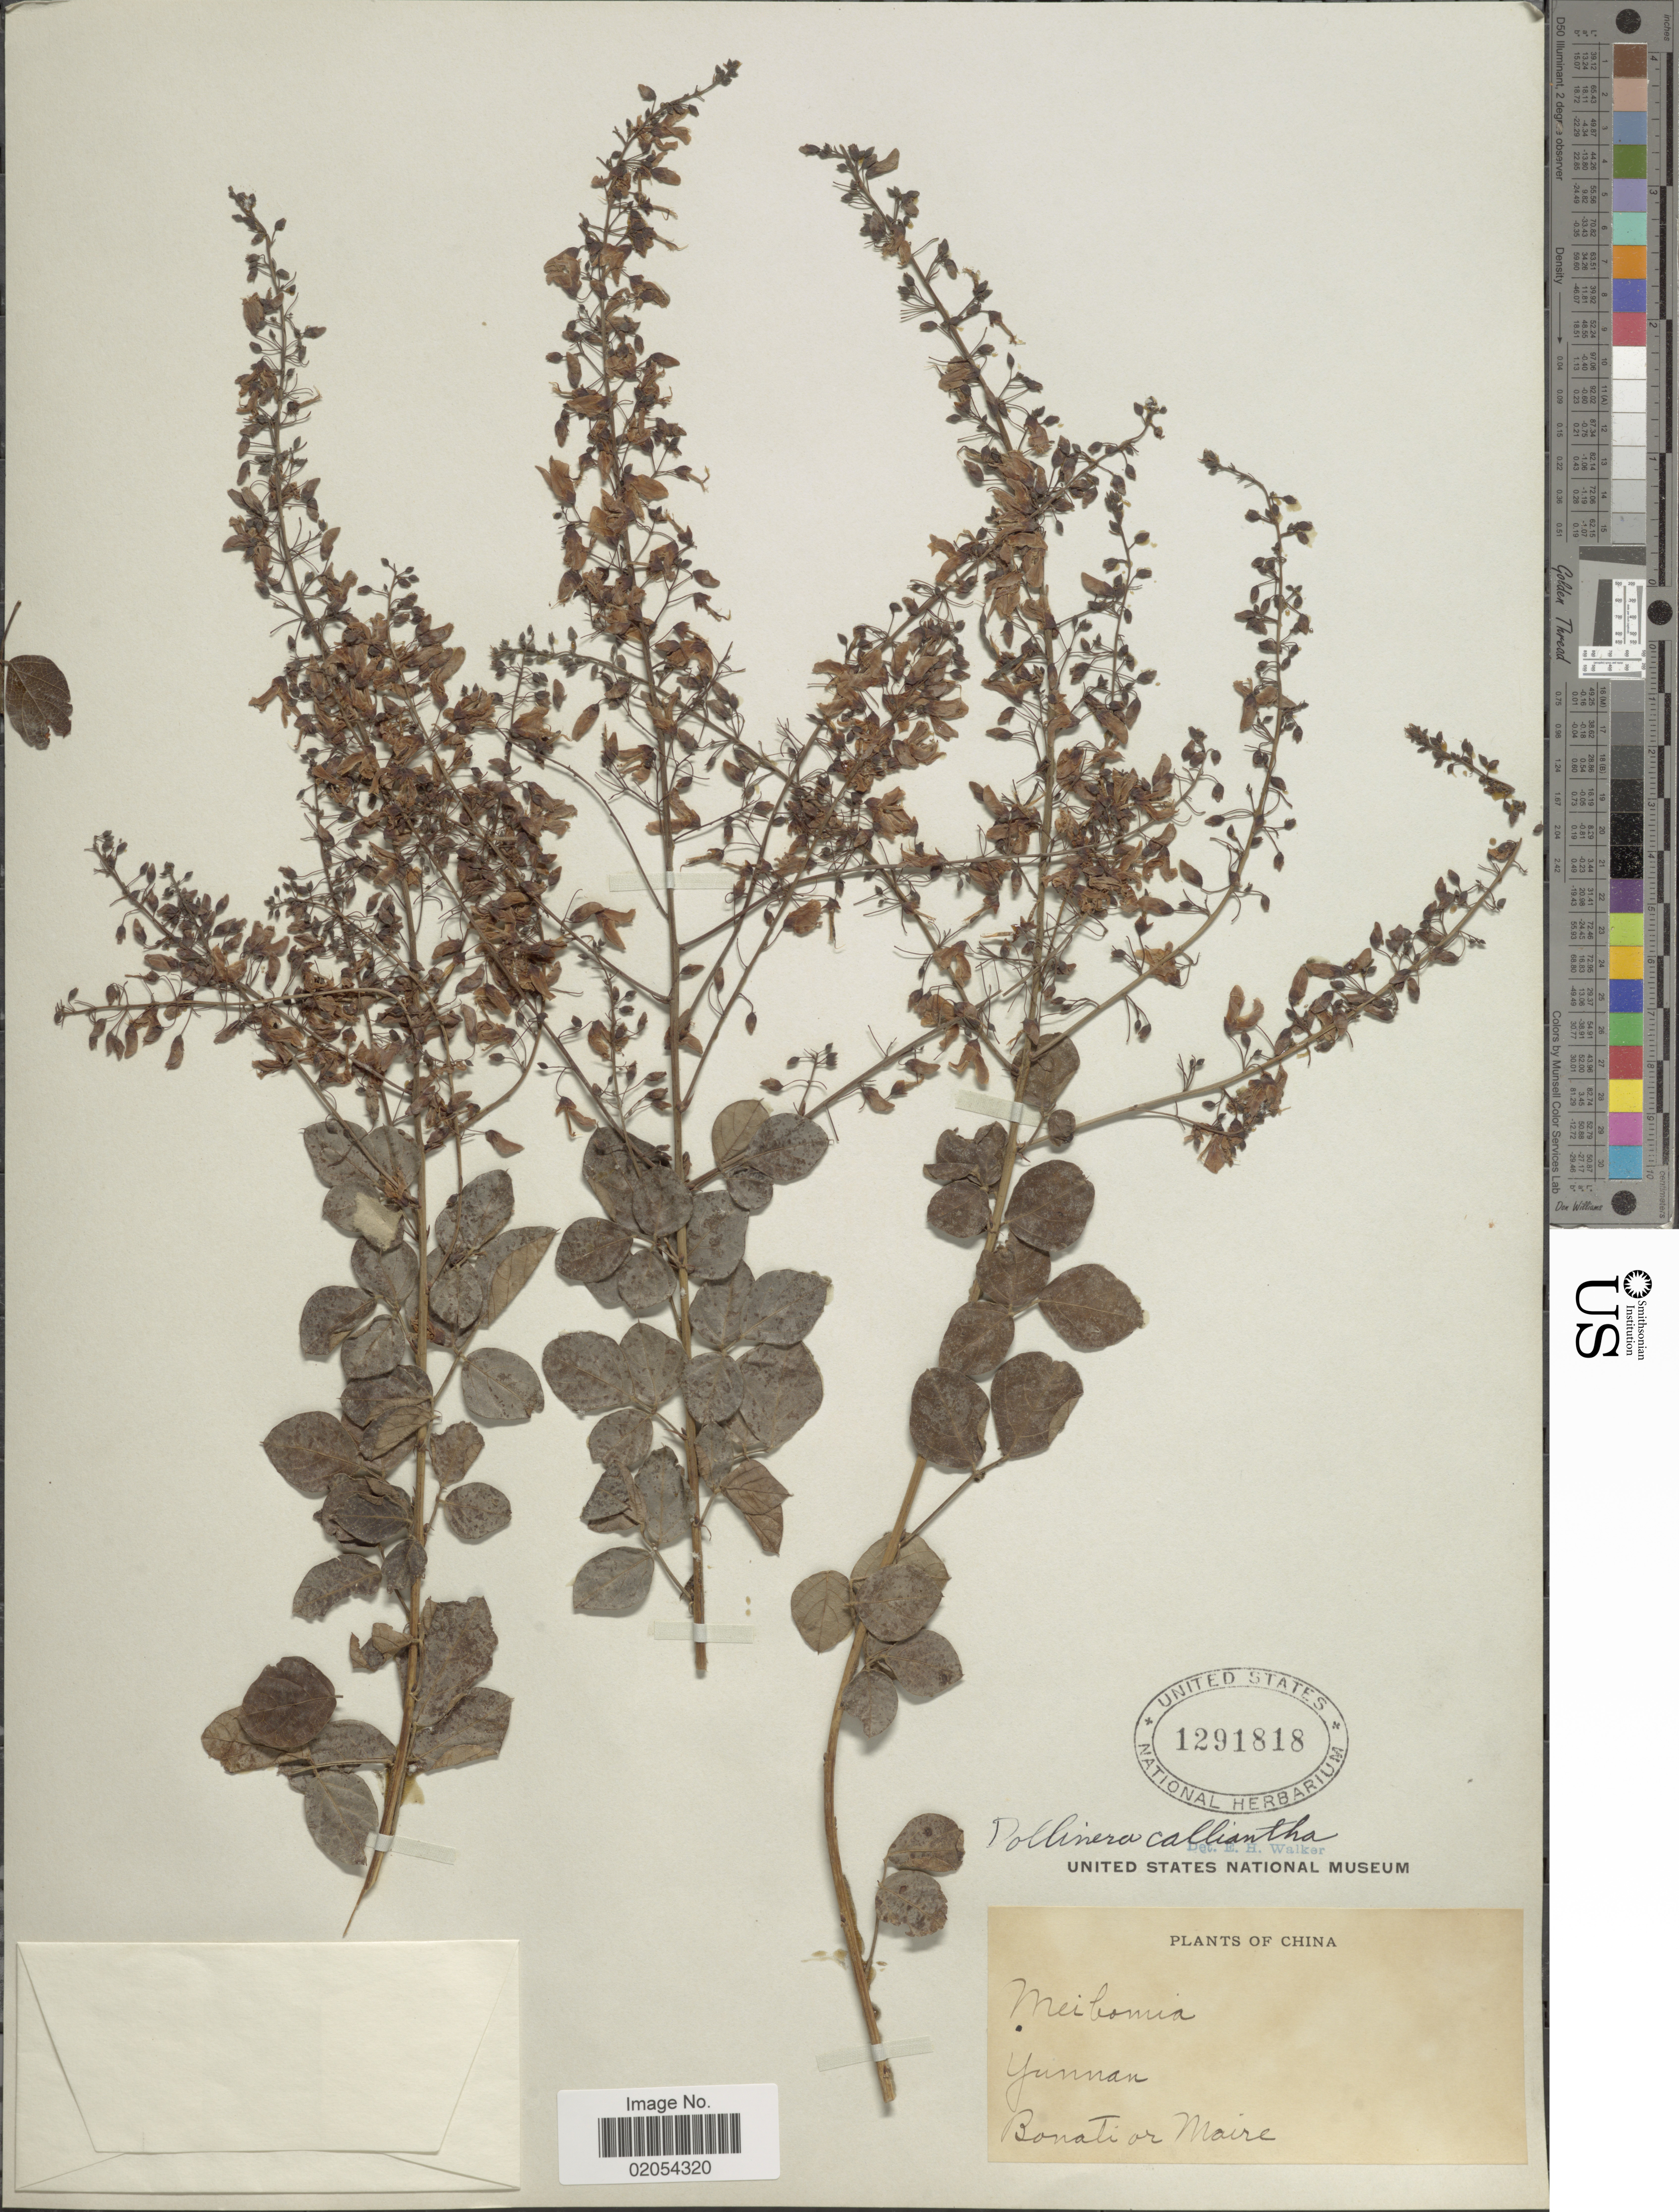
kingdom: Plantae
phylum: Tracheophyta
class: Magnoliopsida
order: Fabales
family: Fabaceae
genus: Sunhangia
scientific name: Sunhangia calliantha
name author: (Franch.) H. Ohashi & K. Ohashi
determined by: Strong, Mark T., (BOT), Smithsonian Institution - National Museum of Natural History (UNITED STATES)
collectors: -. Bonati & Maire, --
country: China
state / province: Yunnan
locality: Yunnan.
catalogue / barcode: US 1291818